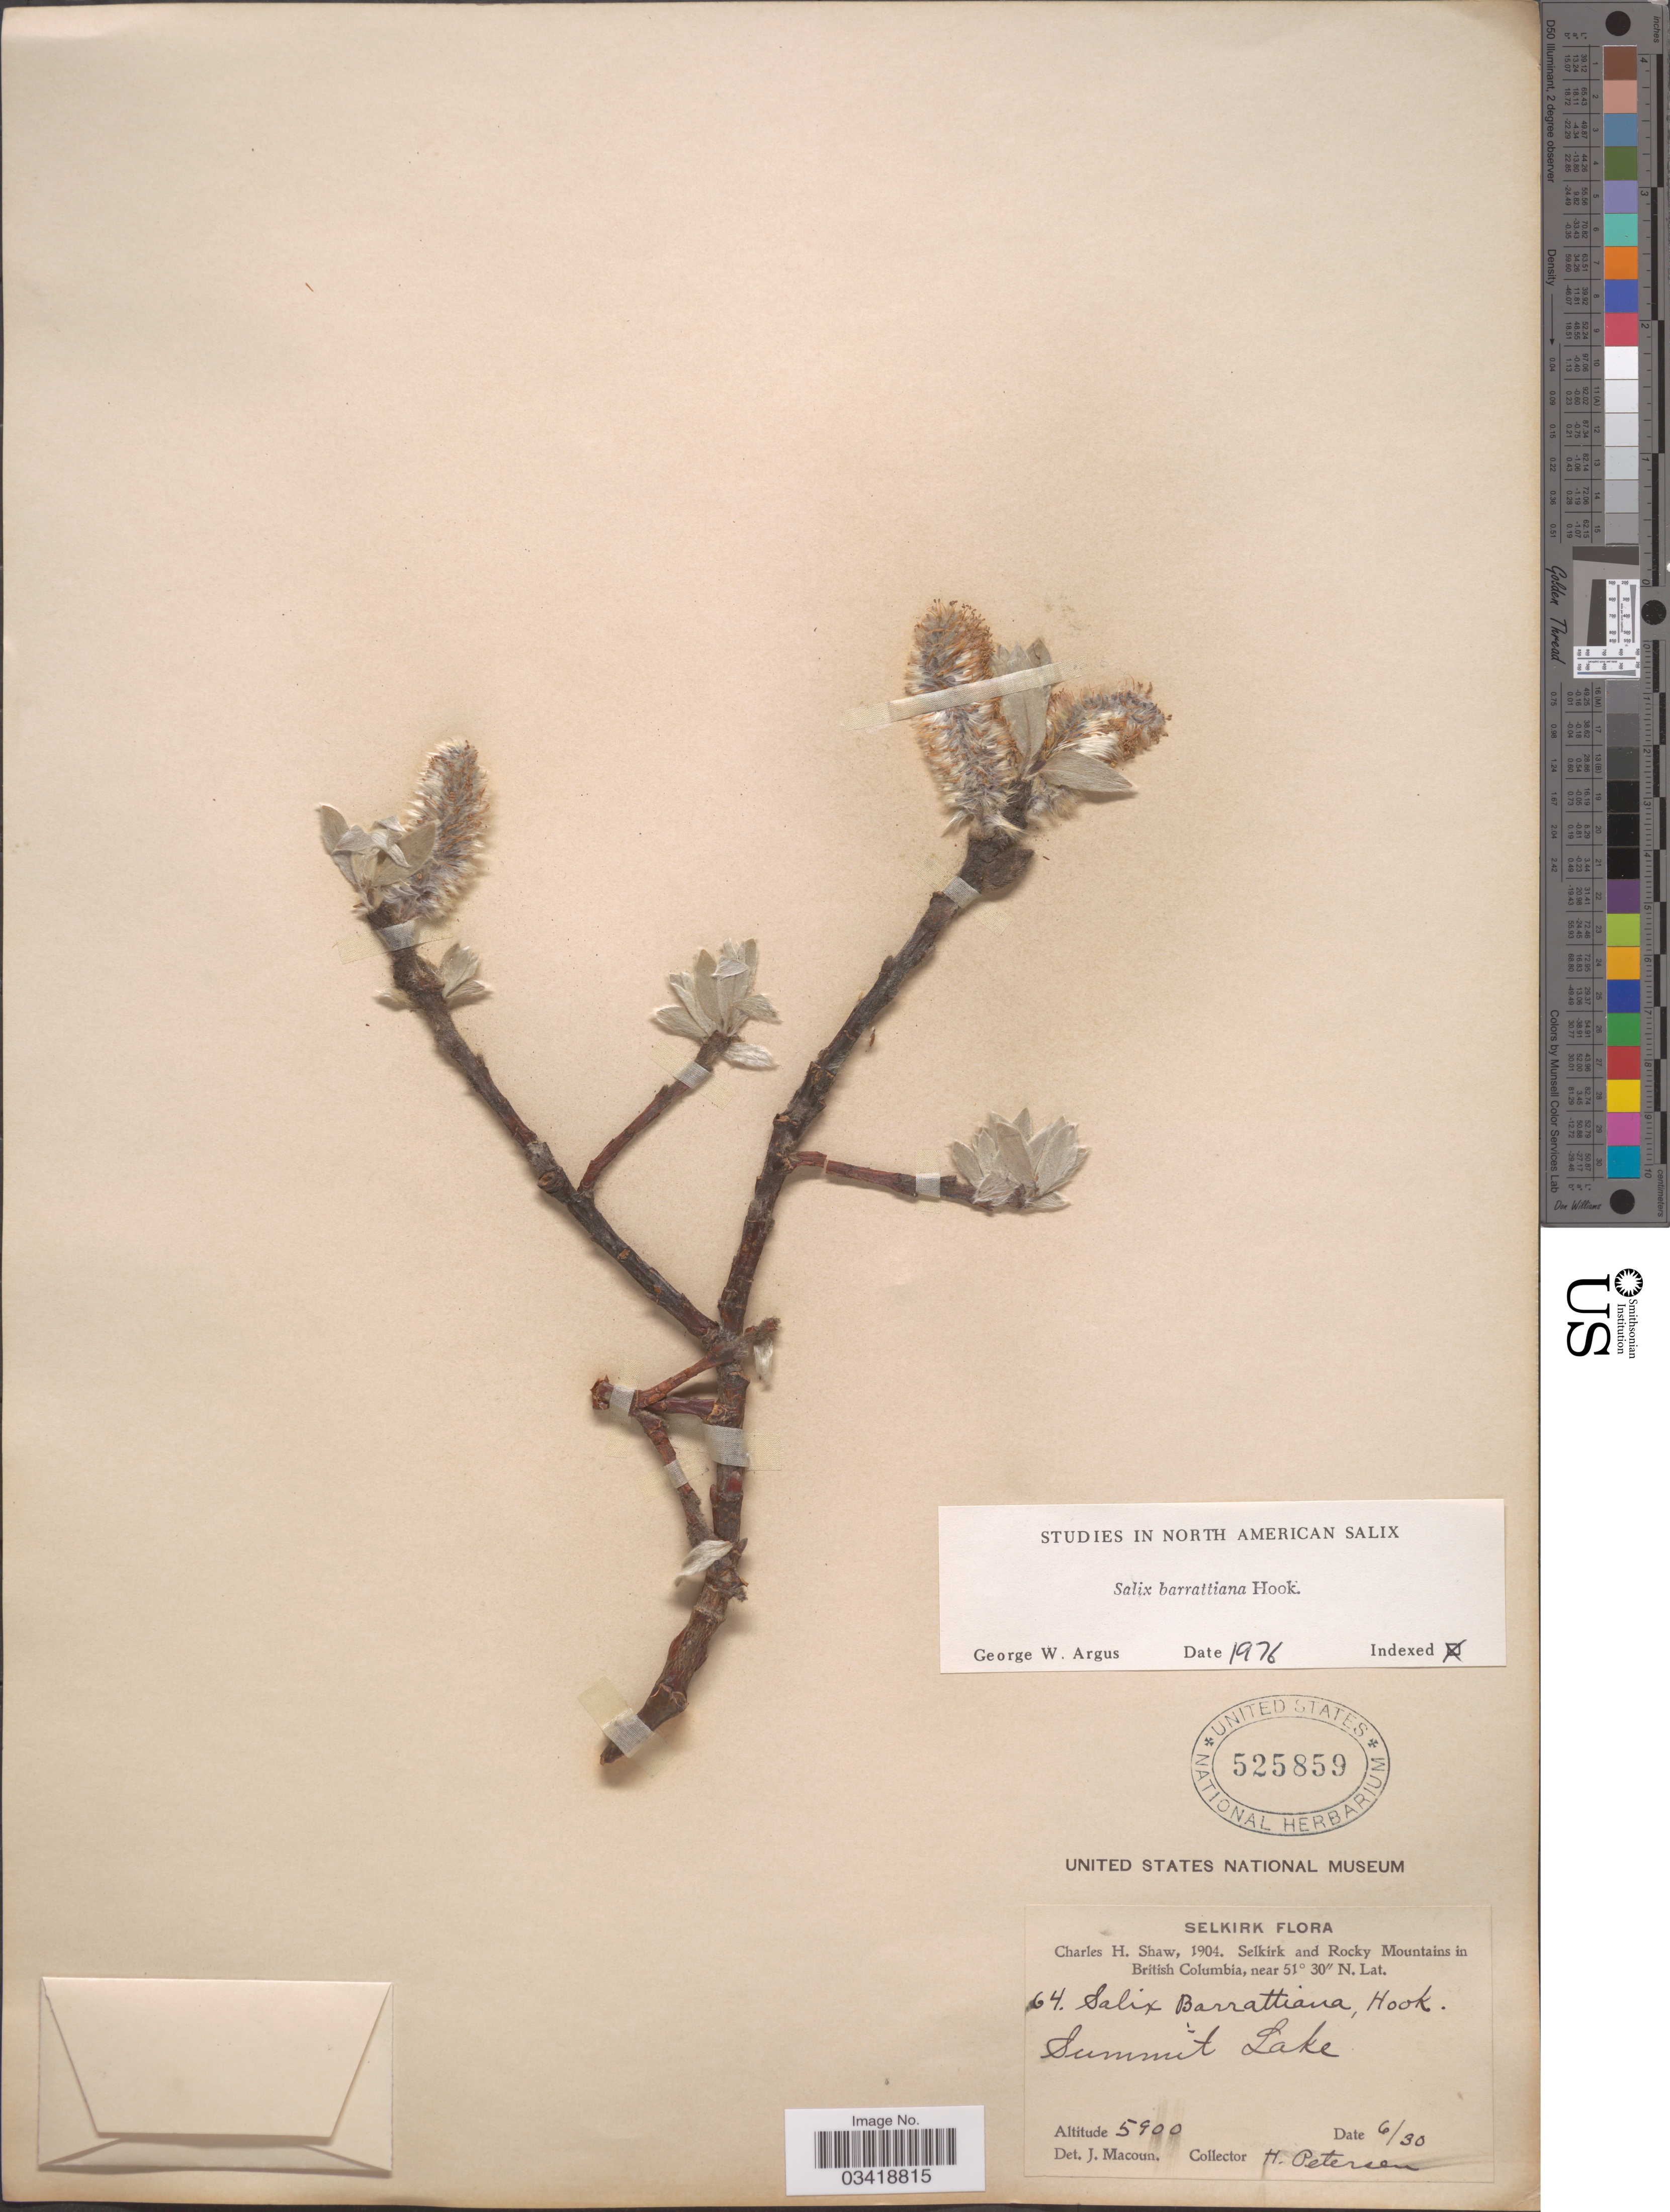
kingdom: Plantae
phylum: Tracheophyta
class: Magnoliopsida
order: Malpighiales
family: Salicaceae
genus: Salix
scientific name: Salix barrattiana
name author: Hook.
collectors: H. Petersen & C. H. Shaw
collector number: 64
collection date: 1904-06-30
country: Canada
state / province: British Columbia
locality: Selkirk. Selkirk and Rocky Mountains in British Columbia. Summit Lake.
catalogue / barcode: US 525859